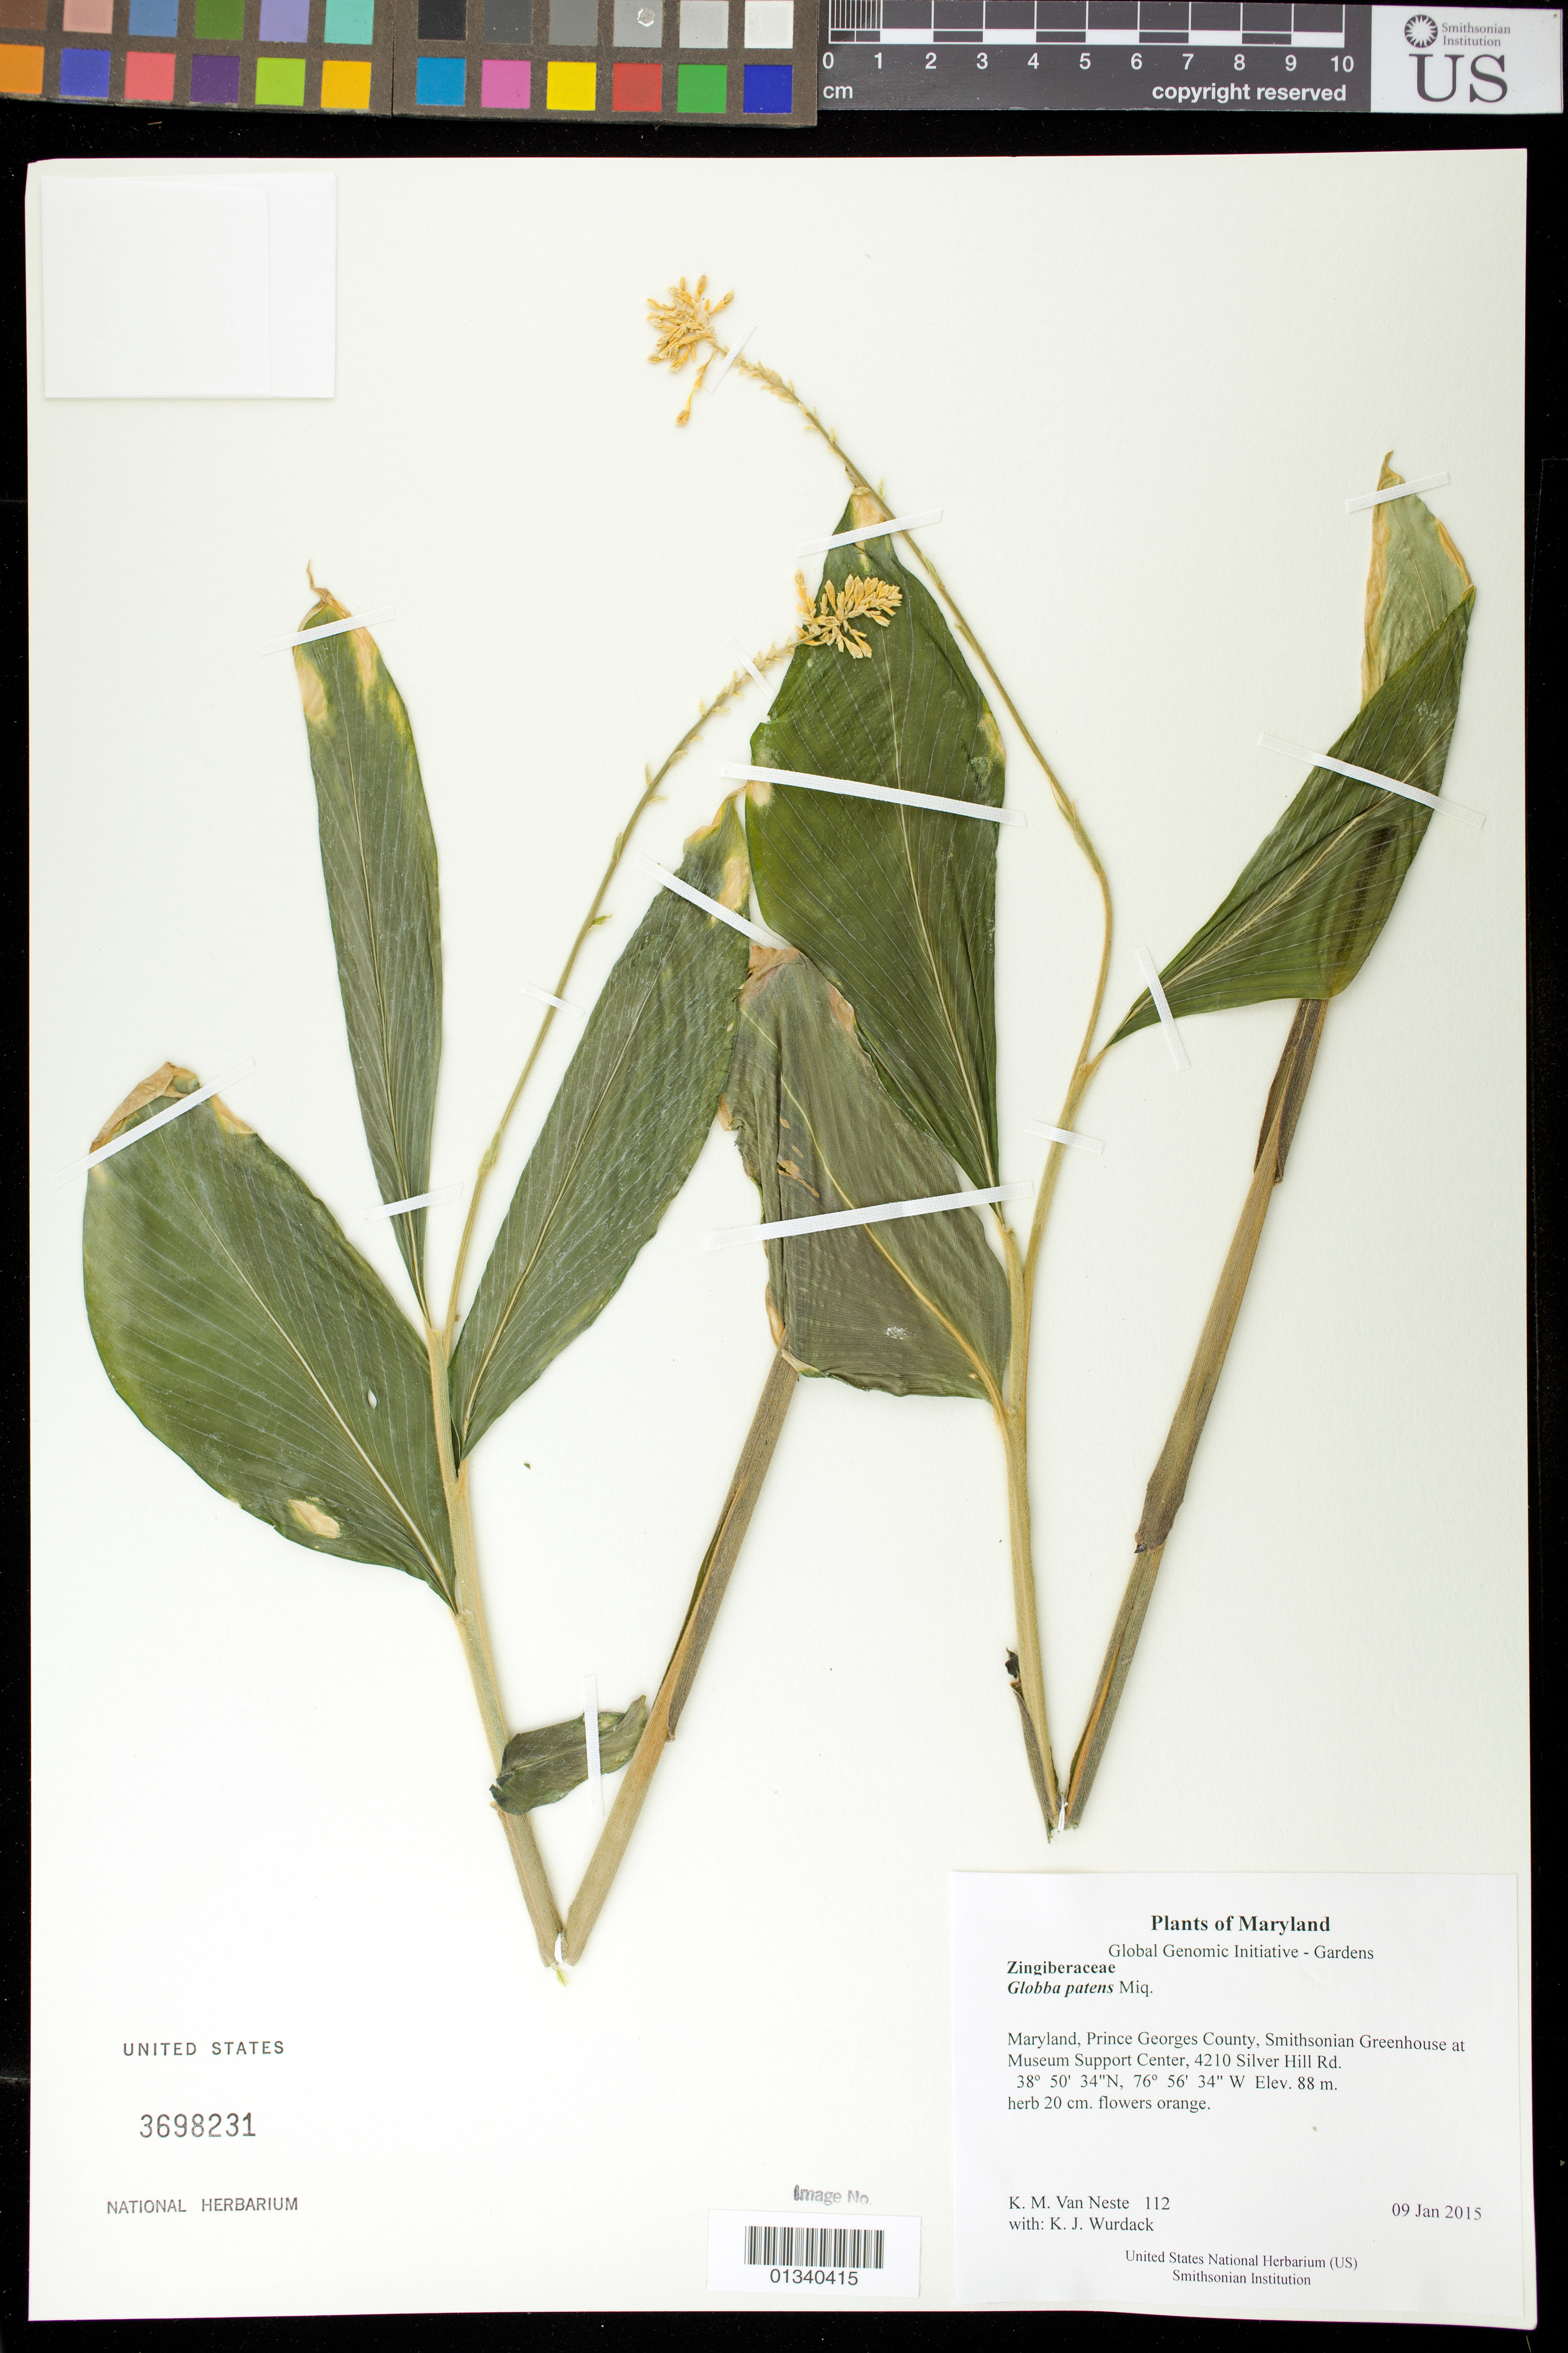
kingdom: Plantae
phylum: Tracheophyta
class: Liliopsida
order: Zingiberales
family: Zingiberaceae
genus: Globba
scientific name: Globba patens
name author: Miq.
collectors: K. M. Van Neste & K. Wurdack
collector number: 112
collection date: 2015-01-09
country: United States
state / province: Maryland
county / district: Prince George's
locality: Smithsonian Greenhouse at Museum Support Center, 4210 Silver Hill Rd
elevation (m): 88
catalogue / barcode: US 3698231